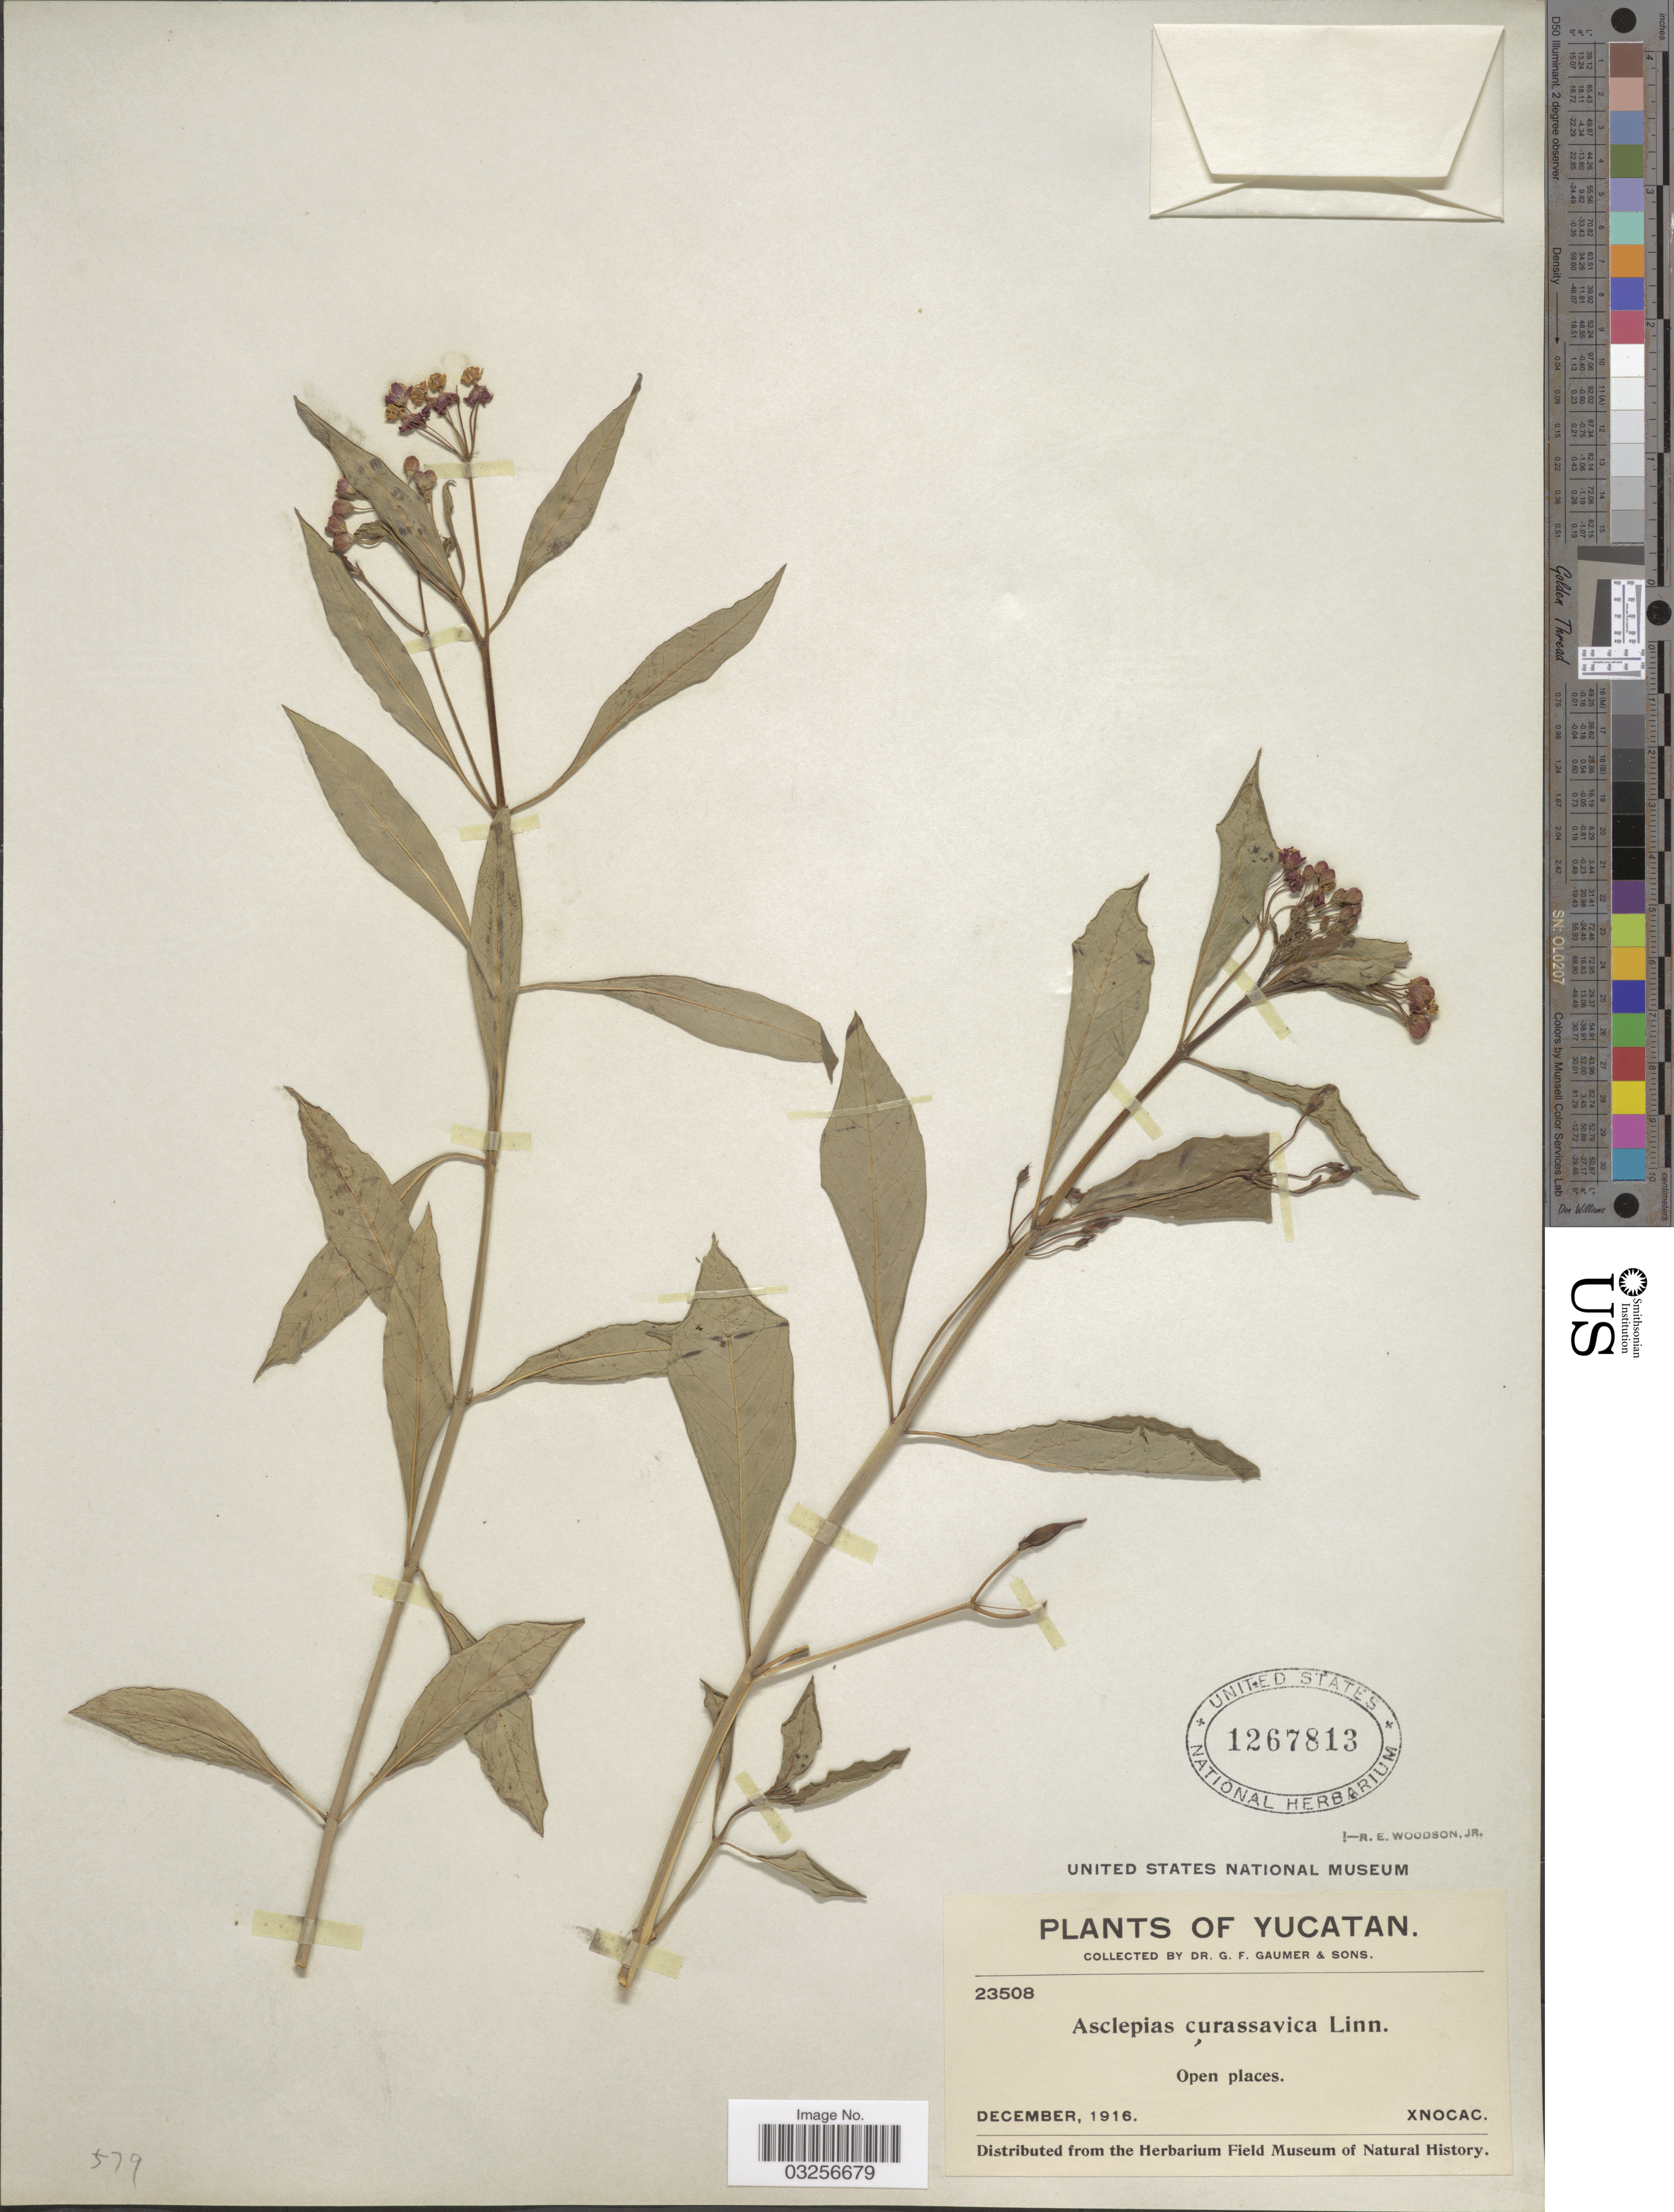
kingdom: Plantae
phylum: Tracheophyta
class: Magnoliopsida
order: Gentianales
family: Apocynaceae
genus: Asclepias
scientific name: Asclepias curassavica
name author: L.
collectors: G. F. Gaumer & Sons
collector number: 23508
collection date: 1916-12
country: Mexico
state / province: Yucatán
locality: Xnocac [unsure placement]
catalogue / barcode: US 1267813